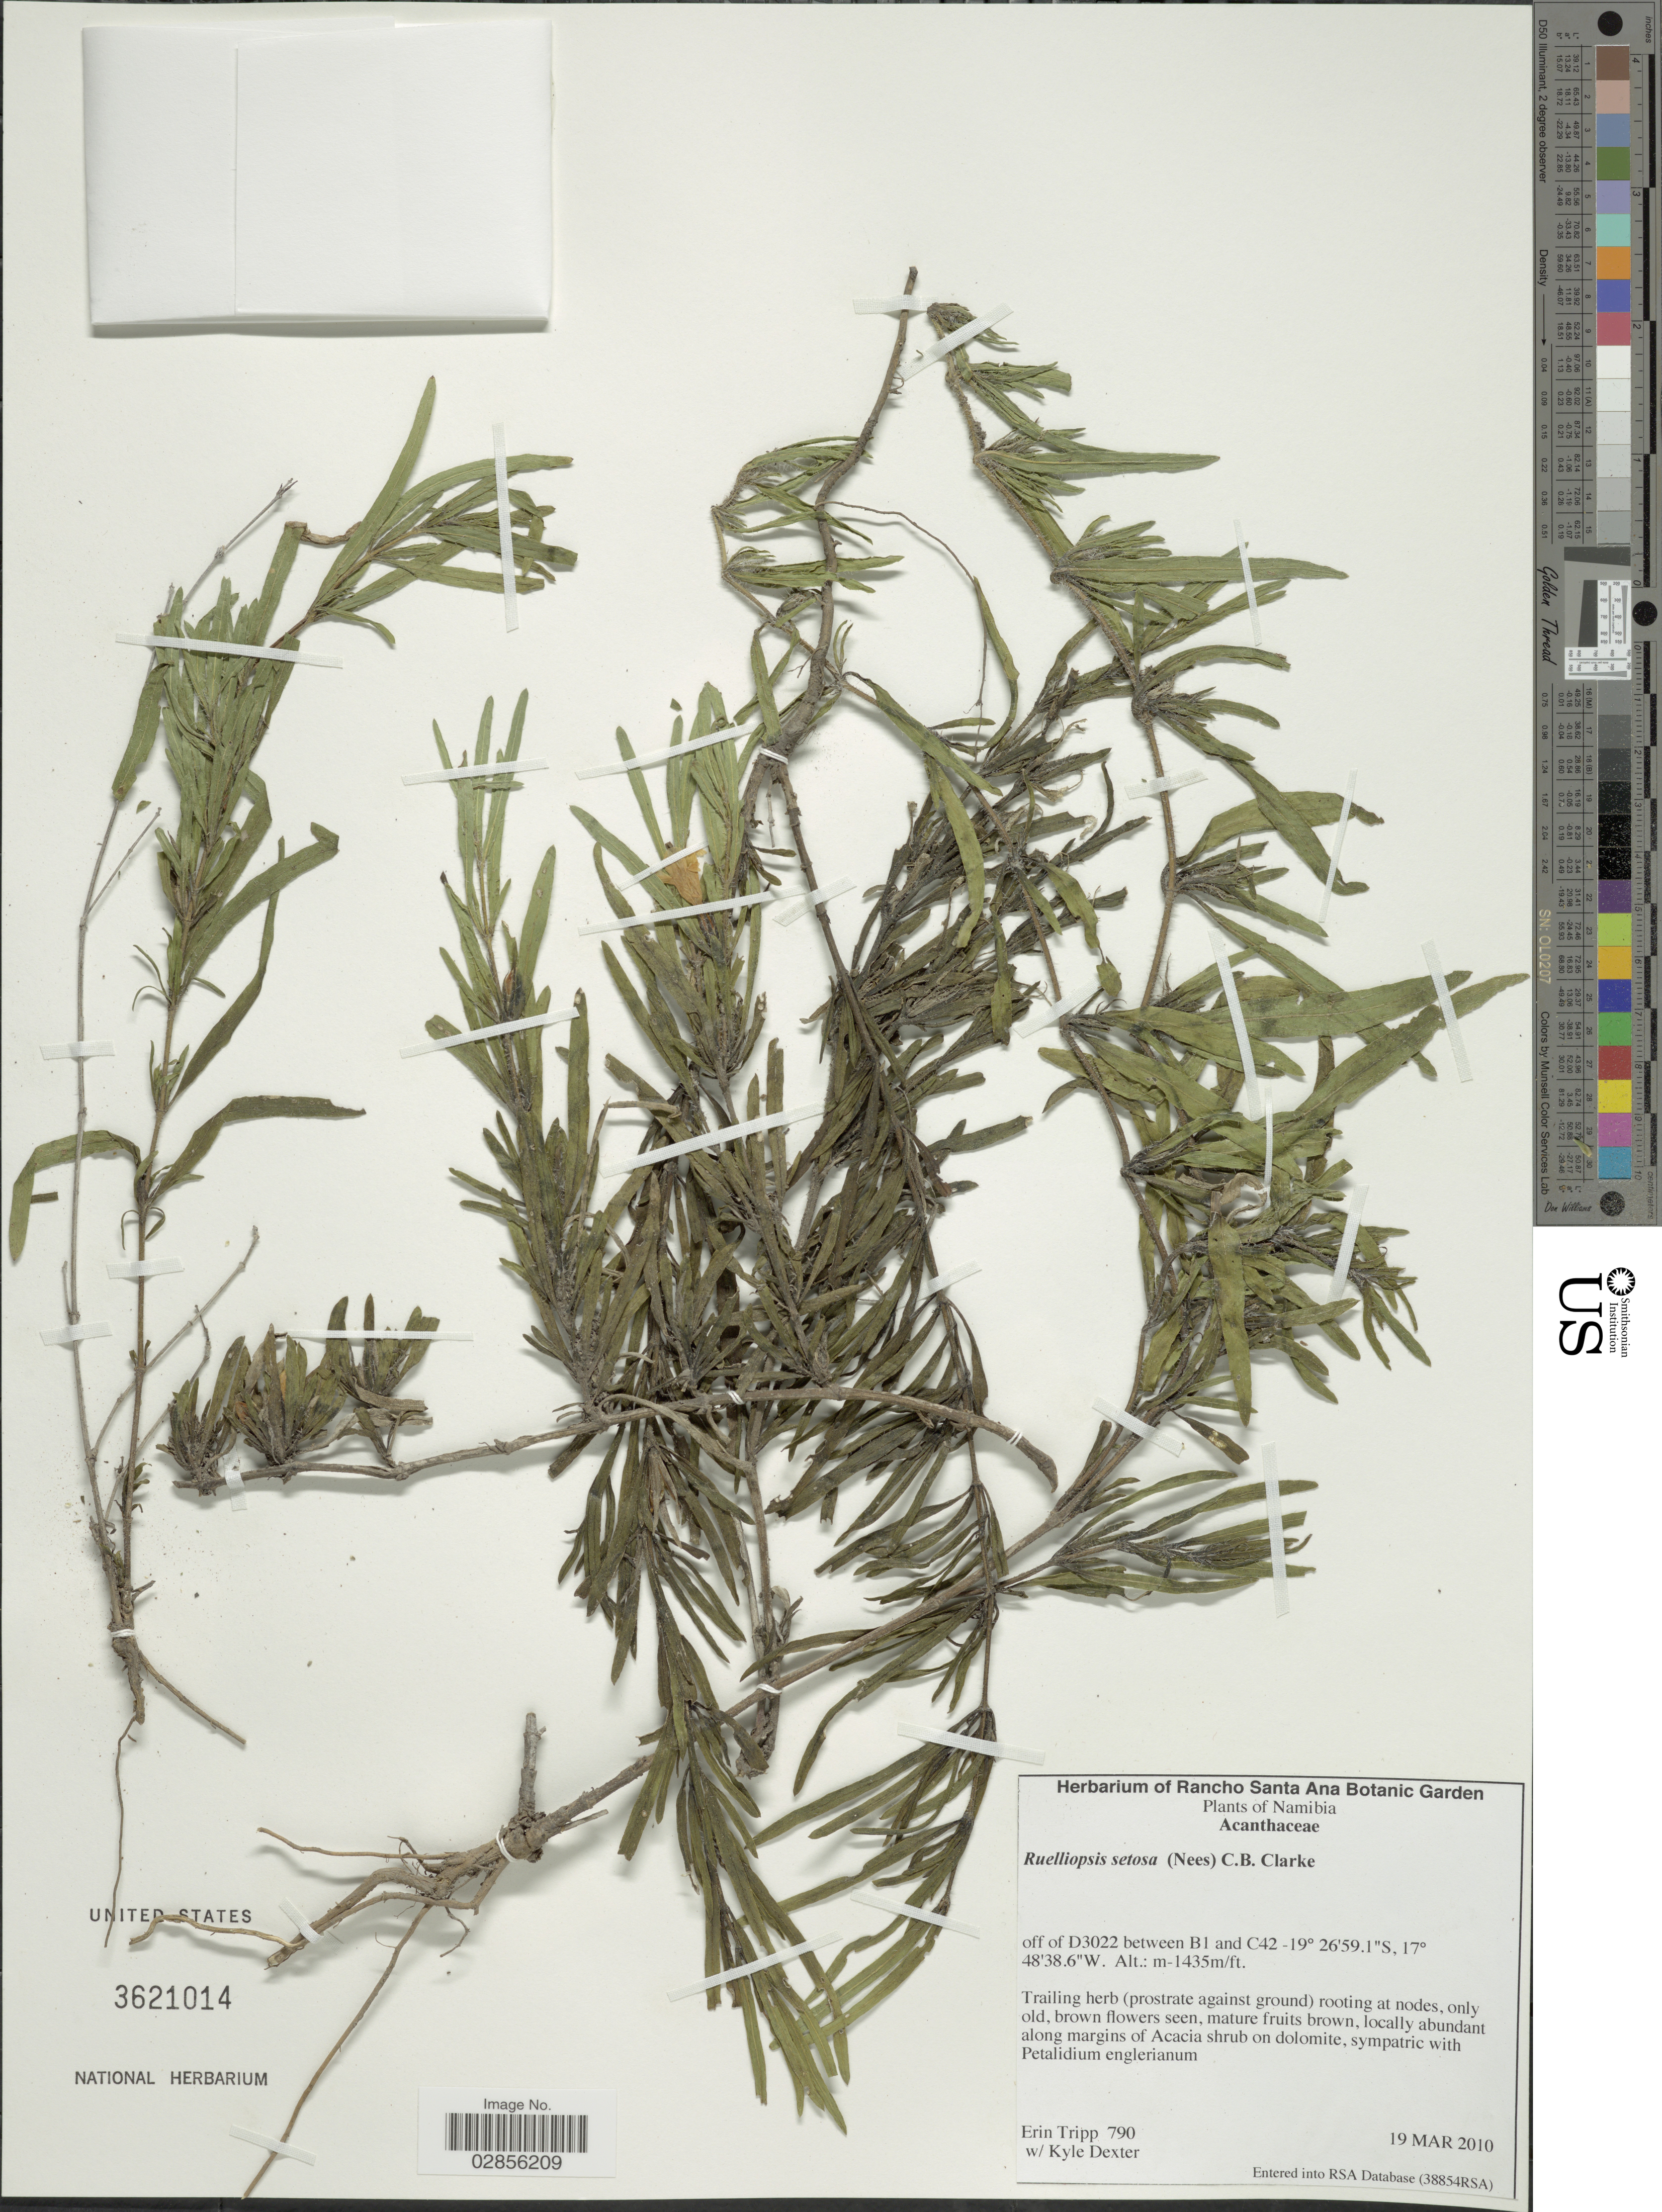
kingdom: Plantae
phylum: Tracheophyta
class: Magnoliopsida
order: Lamiales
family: Acanthaceae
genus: Ruelliopsis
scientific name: Ruelliopsis setosa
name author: C.B. Clarke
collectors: E. Tripp & K. Dexter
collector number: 790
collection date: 2010-03-19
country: Namibia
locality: Off of D3022 between B1 and C42.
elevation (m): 1435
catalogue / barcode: US 3621014